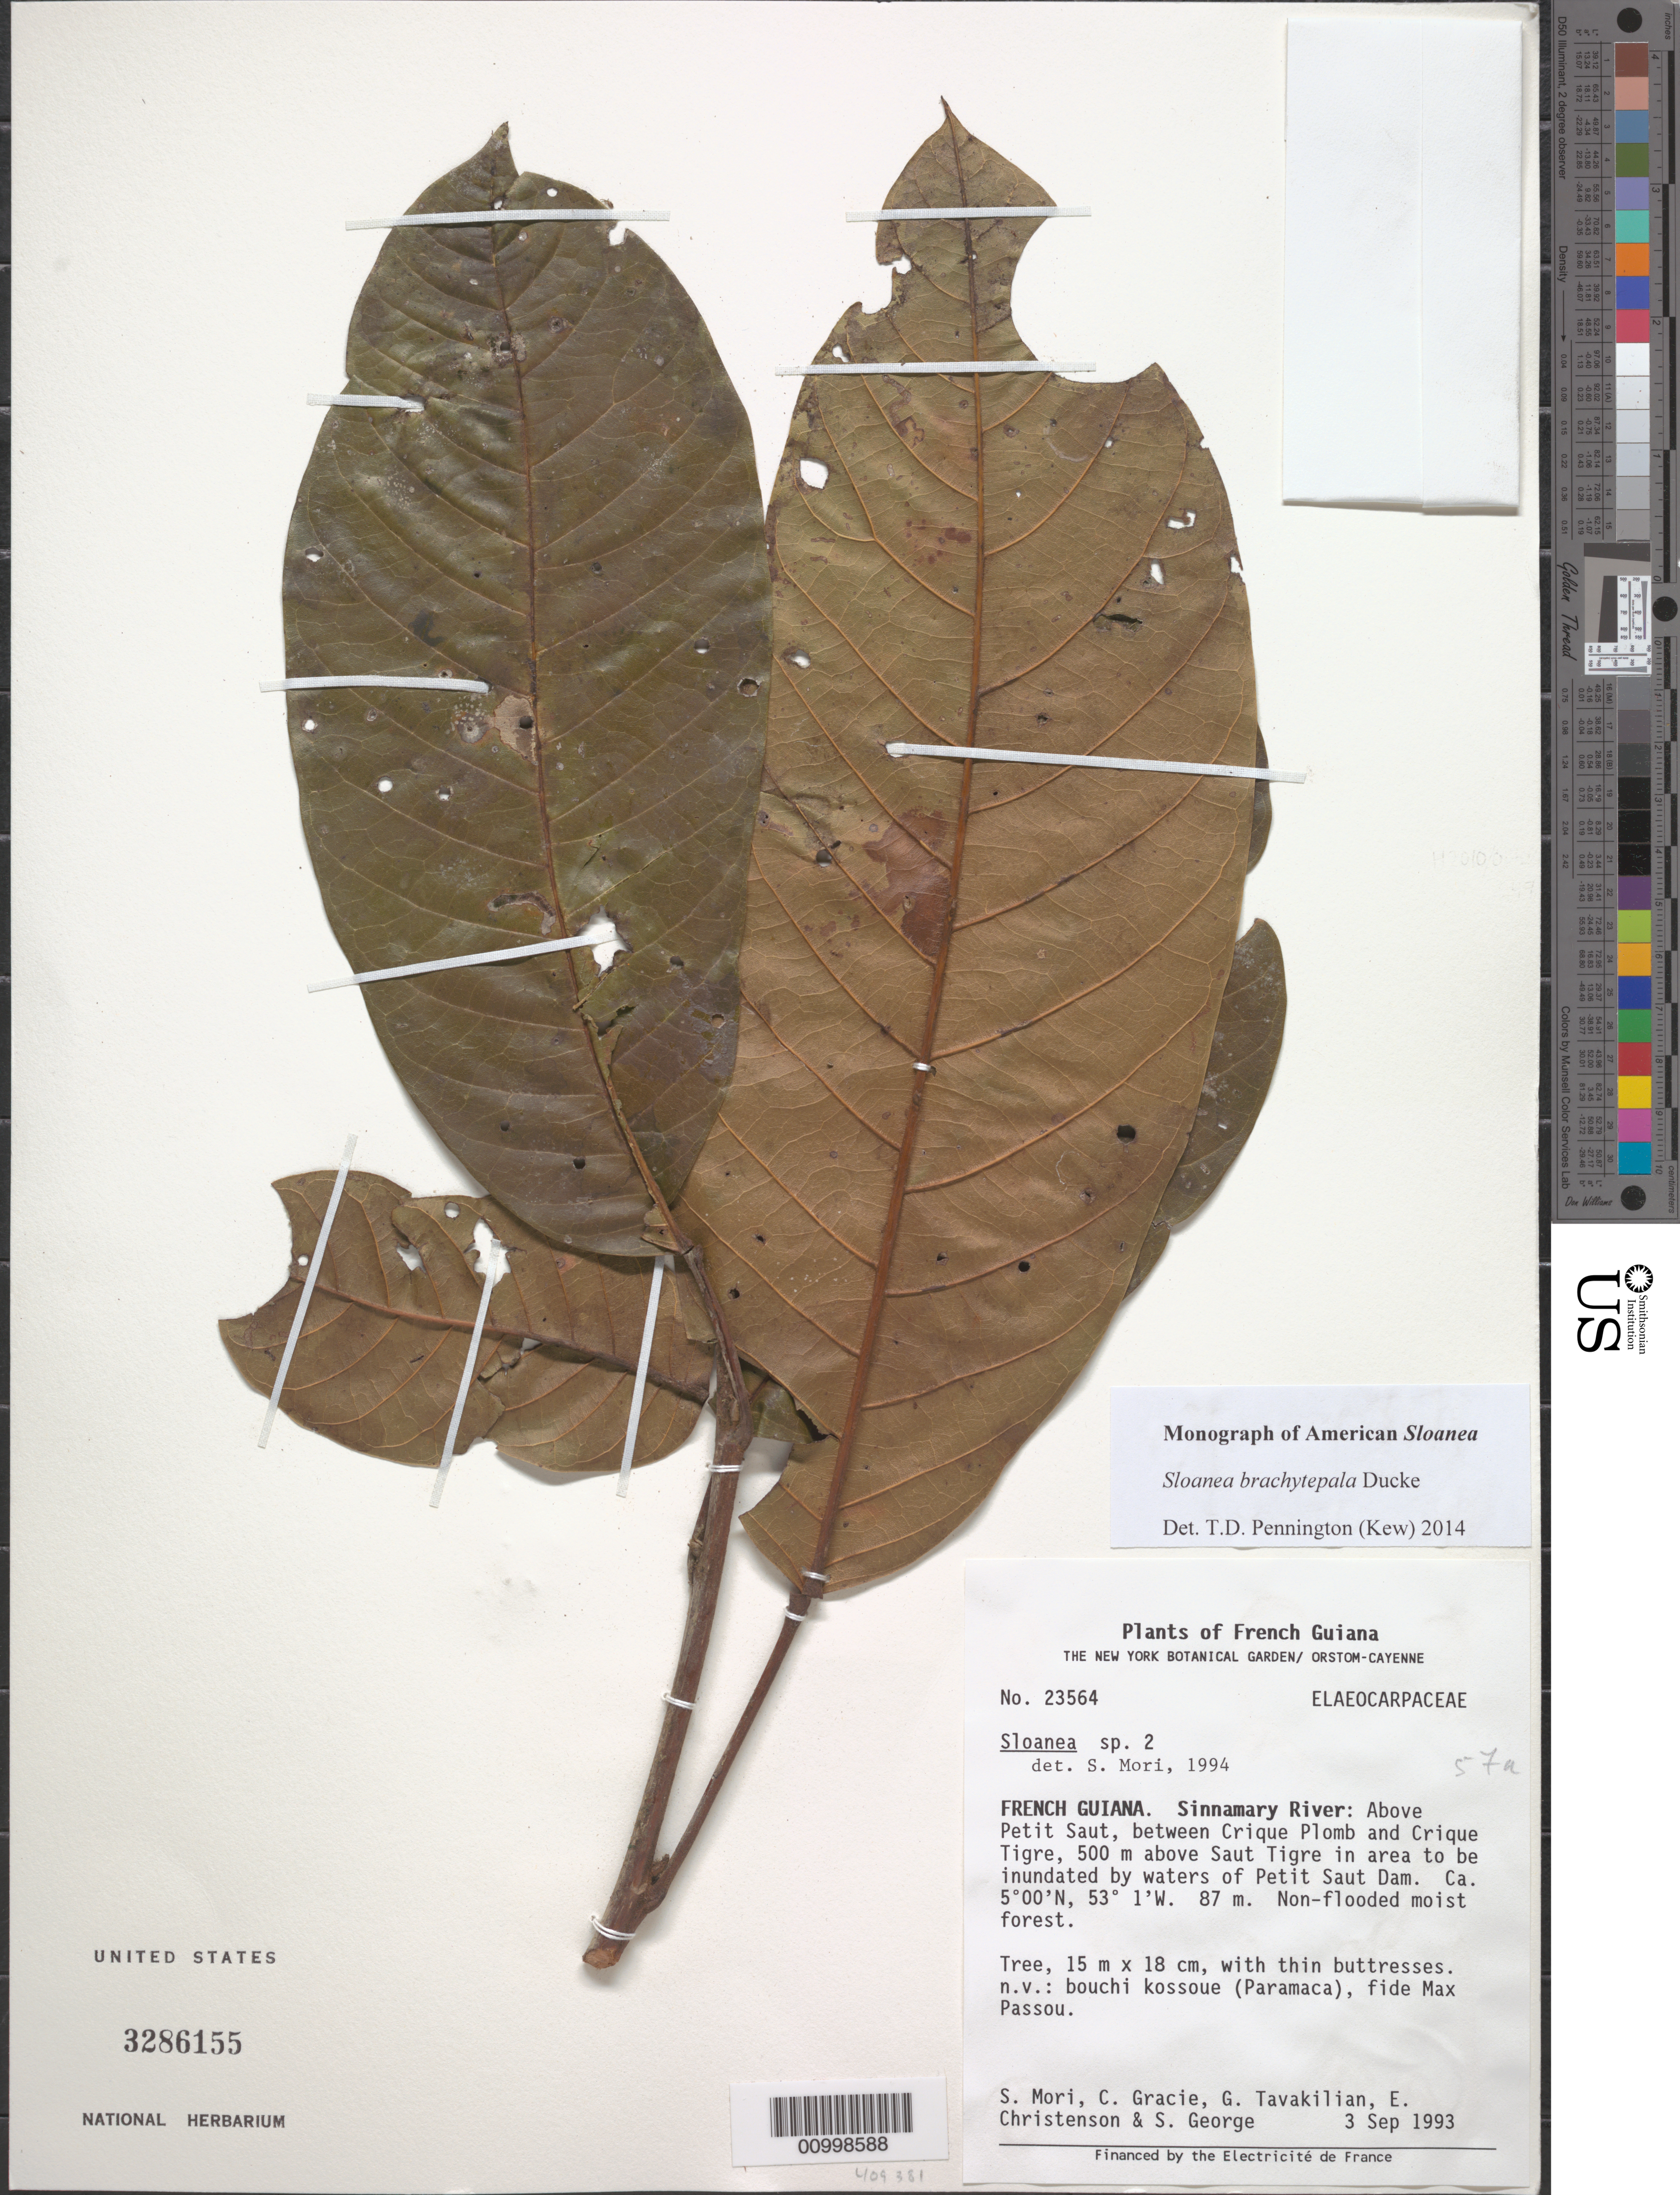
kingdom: Plantae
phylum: Tracheophyta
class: Magnoliopsida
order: Oxalidales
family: Elaeocarpaceae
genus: Sloanea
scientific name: Sloanea brachytepala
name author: Ducke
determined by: Pennington, T. D., (K)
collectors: S. Mori, C. A. Gracie, G. Tavakilian, E. Christenson & S. George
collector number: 23564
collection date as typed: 3-Sep-93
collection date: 1993-09-03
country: French Guiana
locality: Sinnamary River, above Petit Saut, between Crique Plomb and Crique Tigre, 500 m about Saut Tigre in area to be inundated by waters of Petit Saut Dam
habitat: Non-flooded moist forest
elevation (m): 87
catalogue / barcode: US 3286155